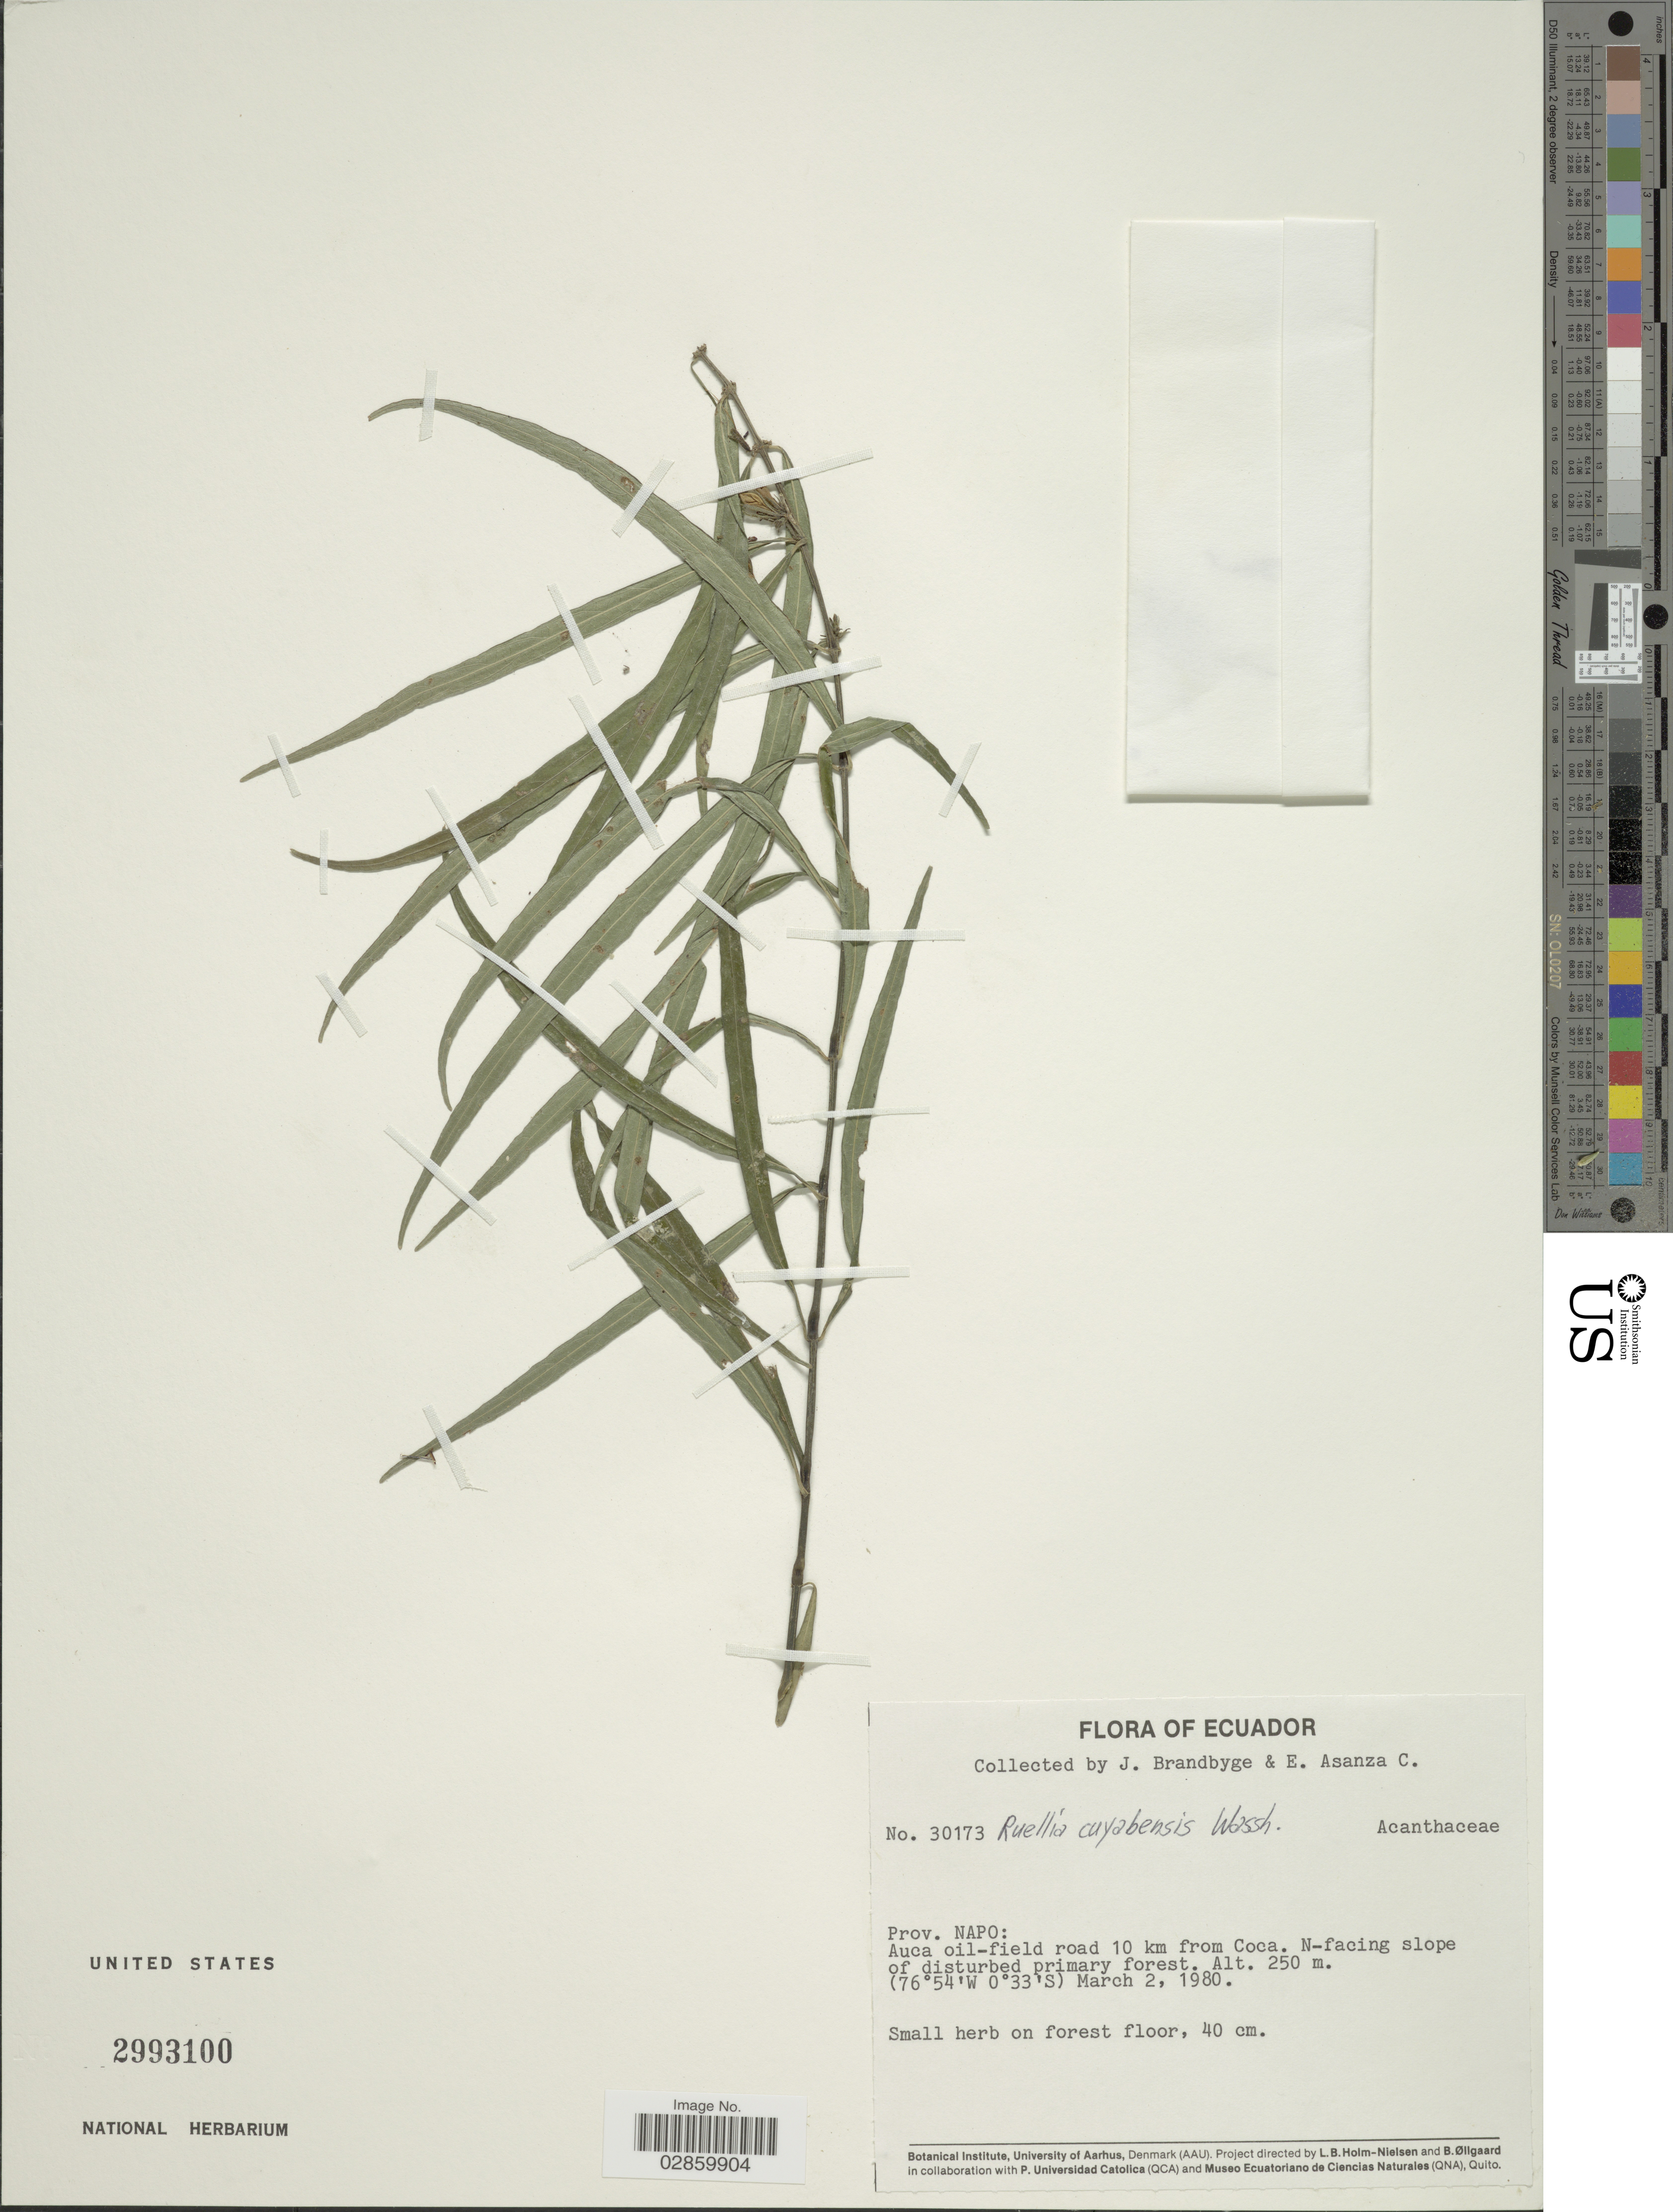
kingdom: Plantae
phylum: Tracheophyta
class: Magnoliopsida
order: Lamiales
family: Acanthaceae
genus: Ruellia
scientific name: Ruellia cuyabensis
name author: Wassh.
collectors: J. Brandbyge & E. Asanza C.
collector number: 30173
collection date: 1980-03-02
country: Ecuador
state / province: Napo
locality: Auca oil-field road 10 km from Coca. N-facing slope of disturbed primary forest.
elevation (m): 250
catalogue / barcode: US 2993100